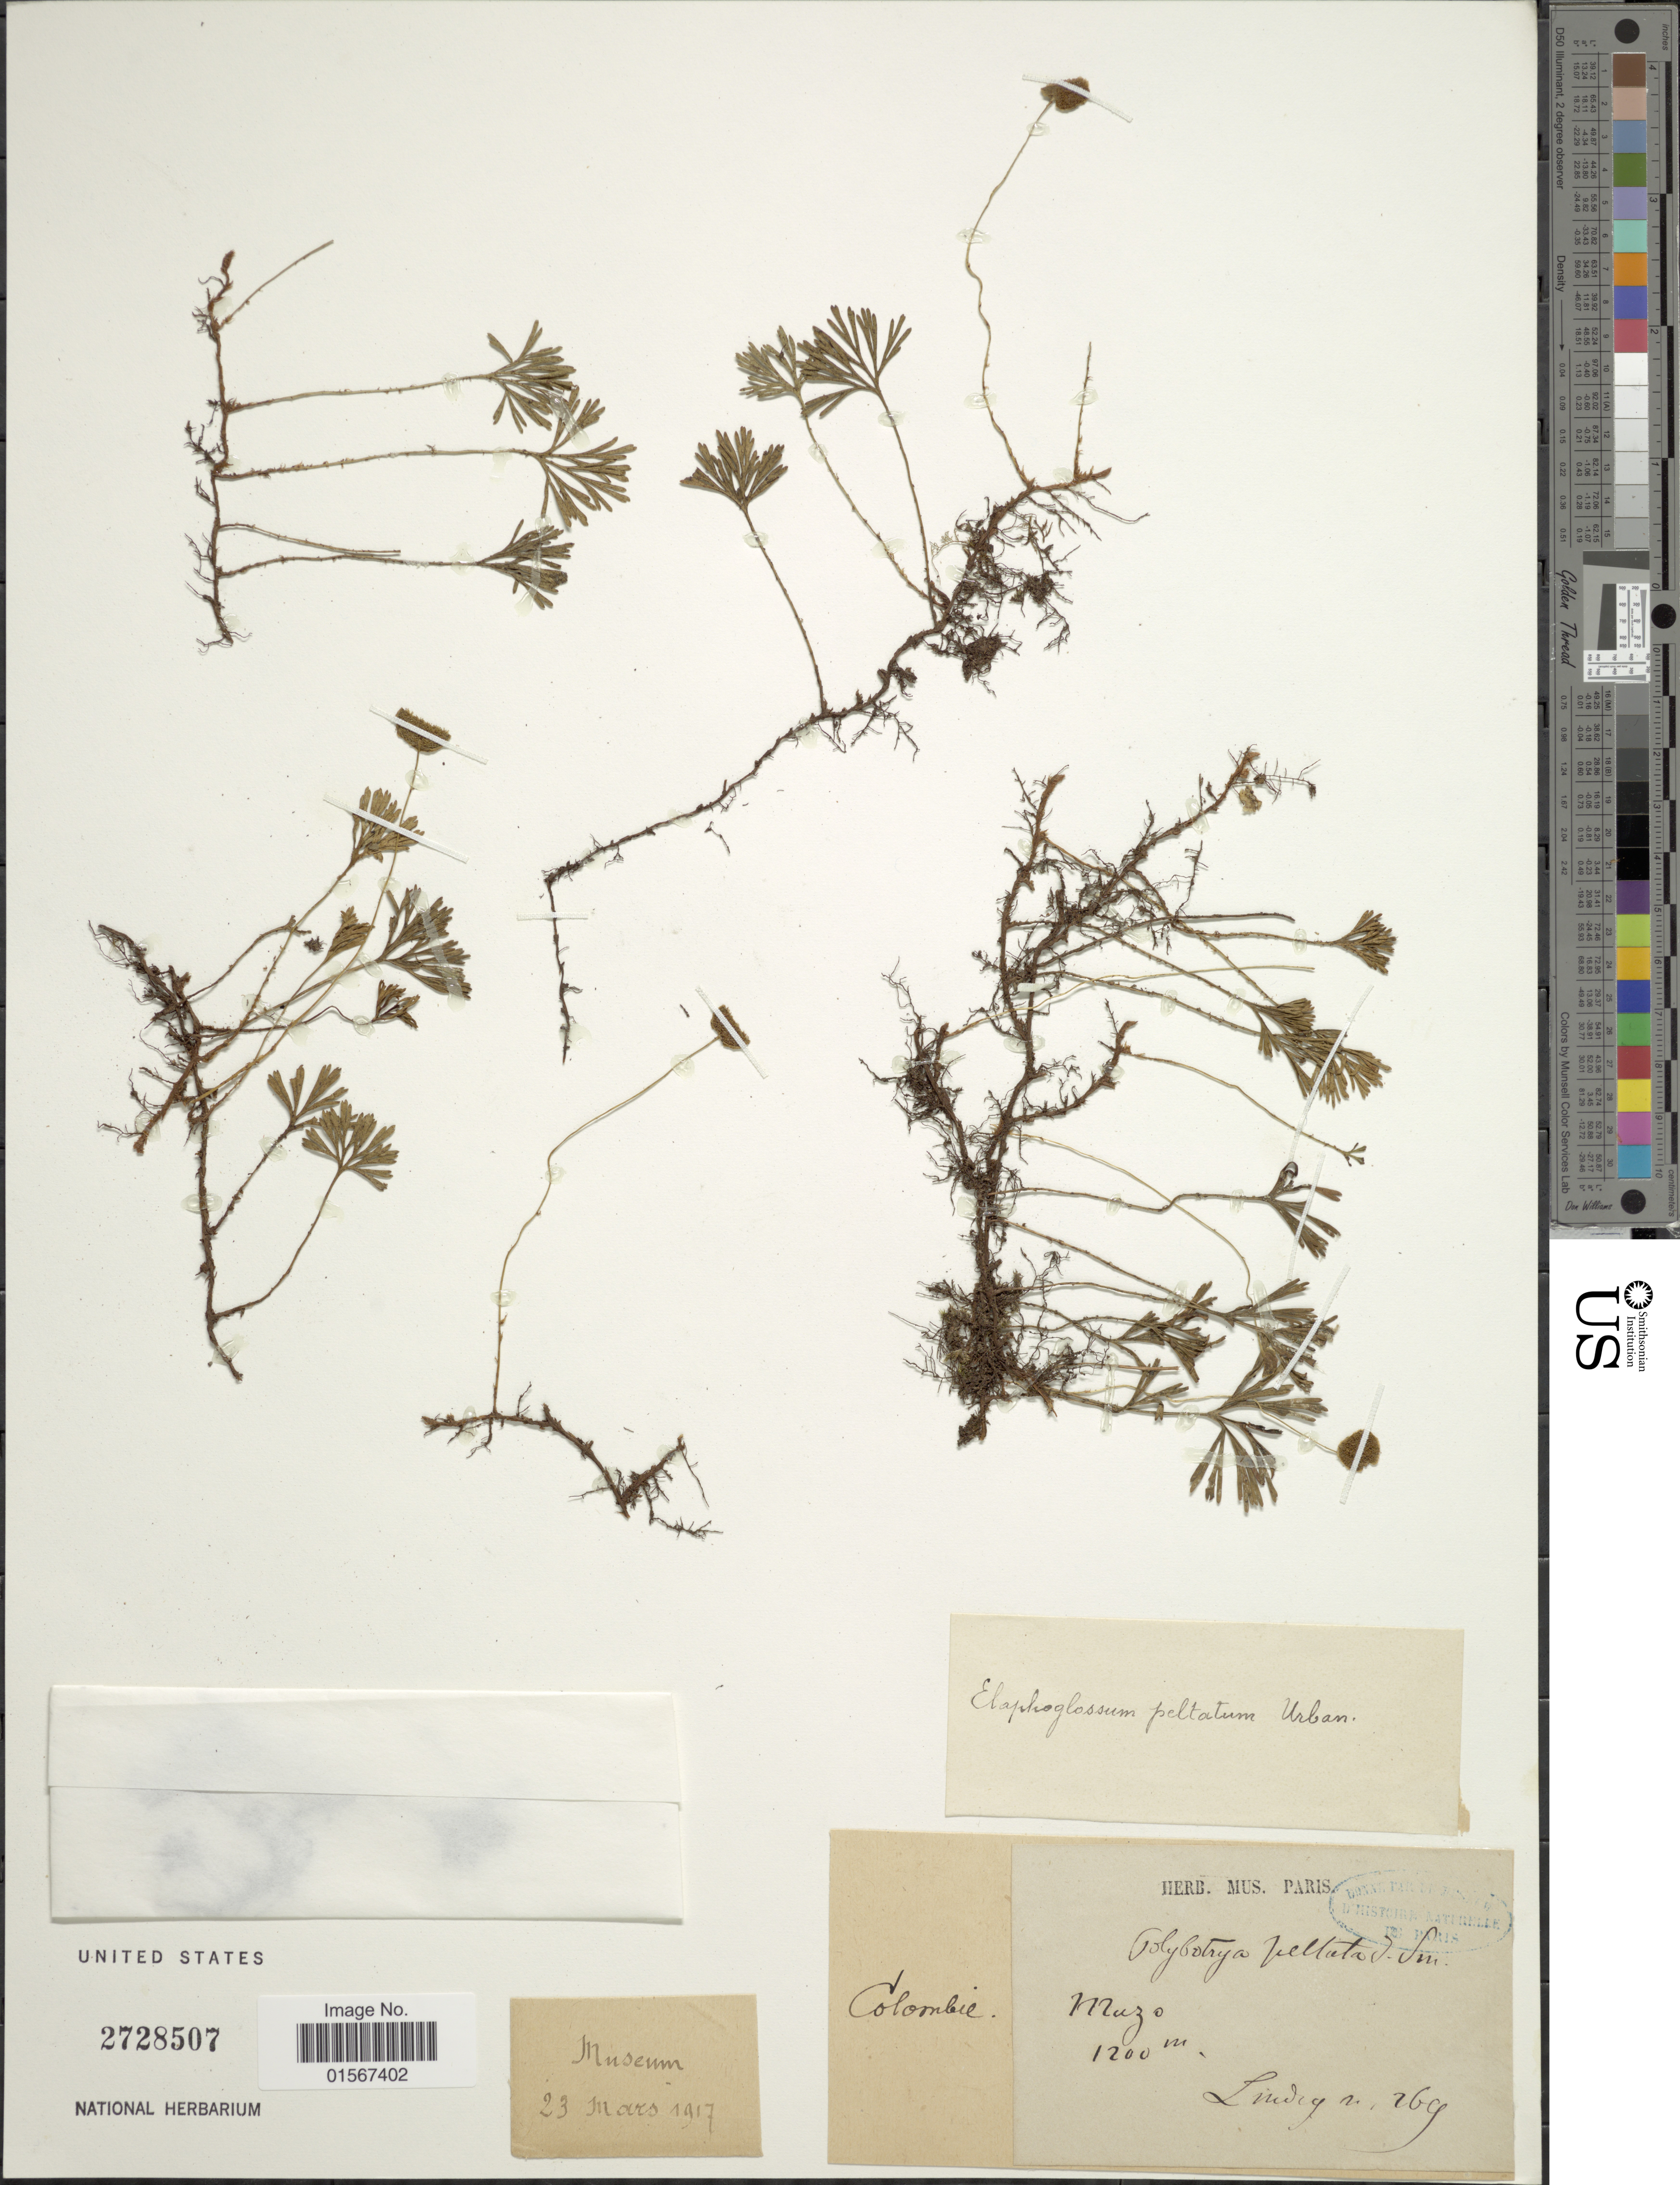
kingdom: Plantae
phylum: Tracheophyta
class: Polypodiopsida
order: Polypodiales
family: Dryopteridaceae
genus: Elaphoglossum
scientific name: Elaphoglossum peltatum f. peltatum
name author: (Sw.) Urb.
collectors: Ludwig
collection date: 1917-03-23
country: Colombia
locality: Colombia, Muzo.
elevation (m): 1200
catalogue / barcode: US 2728507